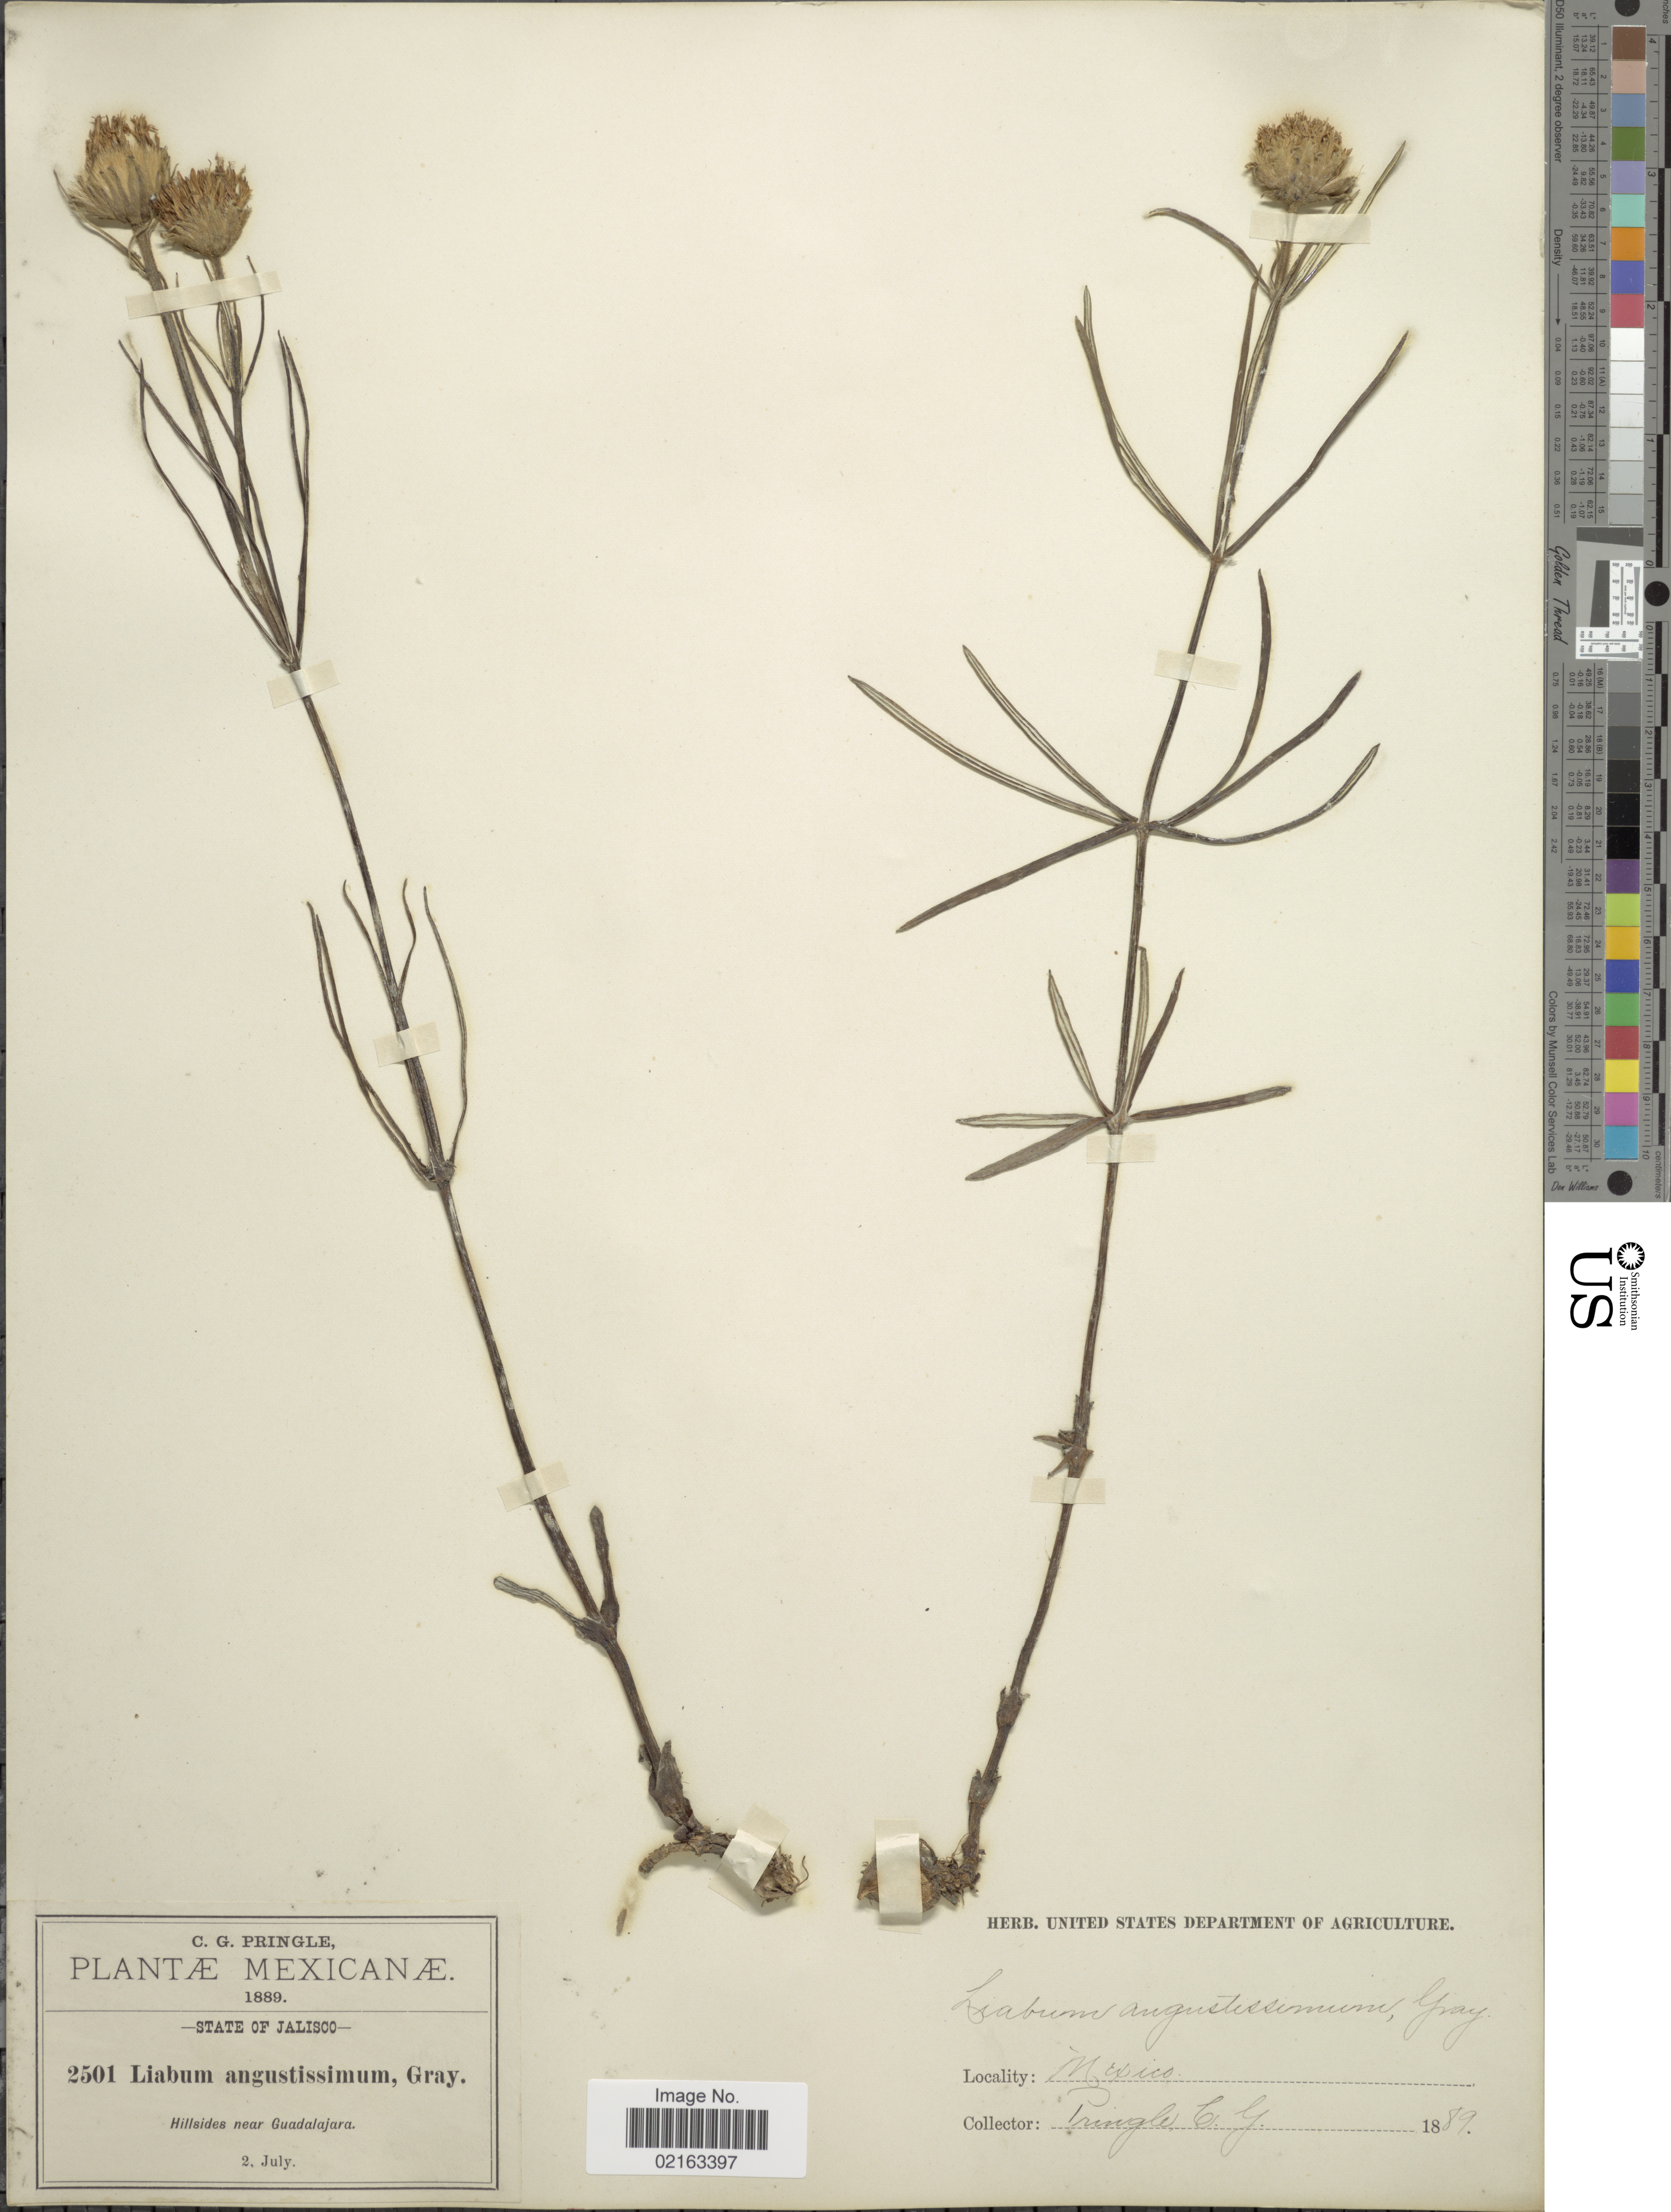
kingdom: Plantae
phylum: Tracheophyta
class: Magnoliopsida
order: Asterales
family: Asteraceae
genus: Sinclairia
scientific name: Sinclairia angustissima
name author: (A. Gray) B.L. Turner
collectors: C. G. Pringle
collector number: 2501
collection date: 1889-07-02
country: Mexico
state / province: Jalisco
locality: State of Jalisco. Hillsides near Guadalajara